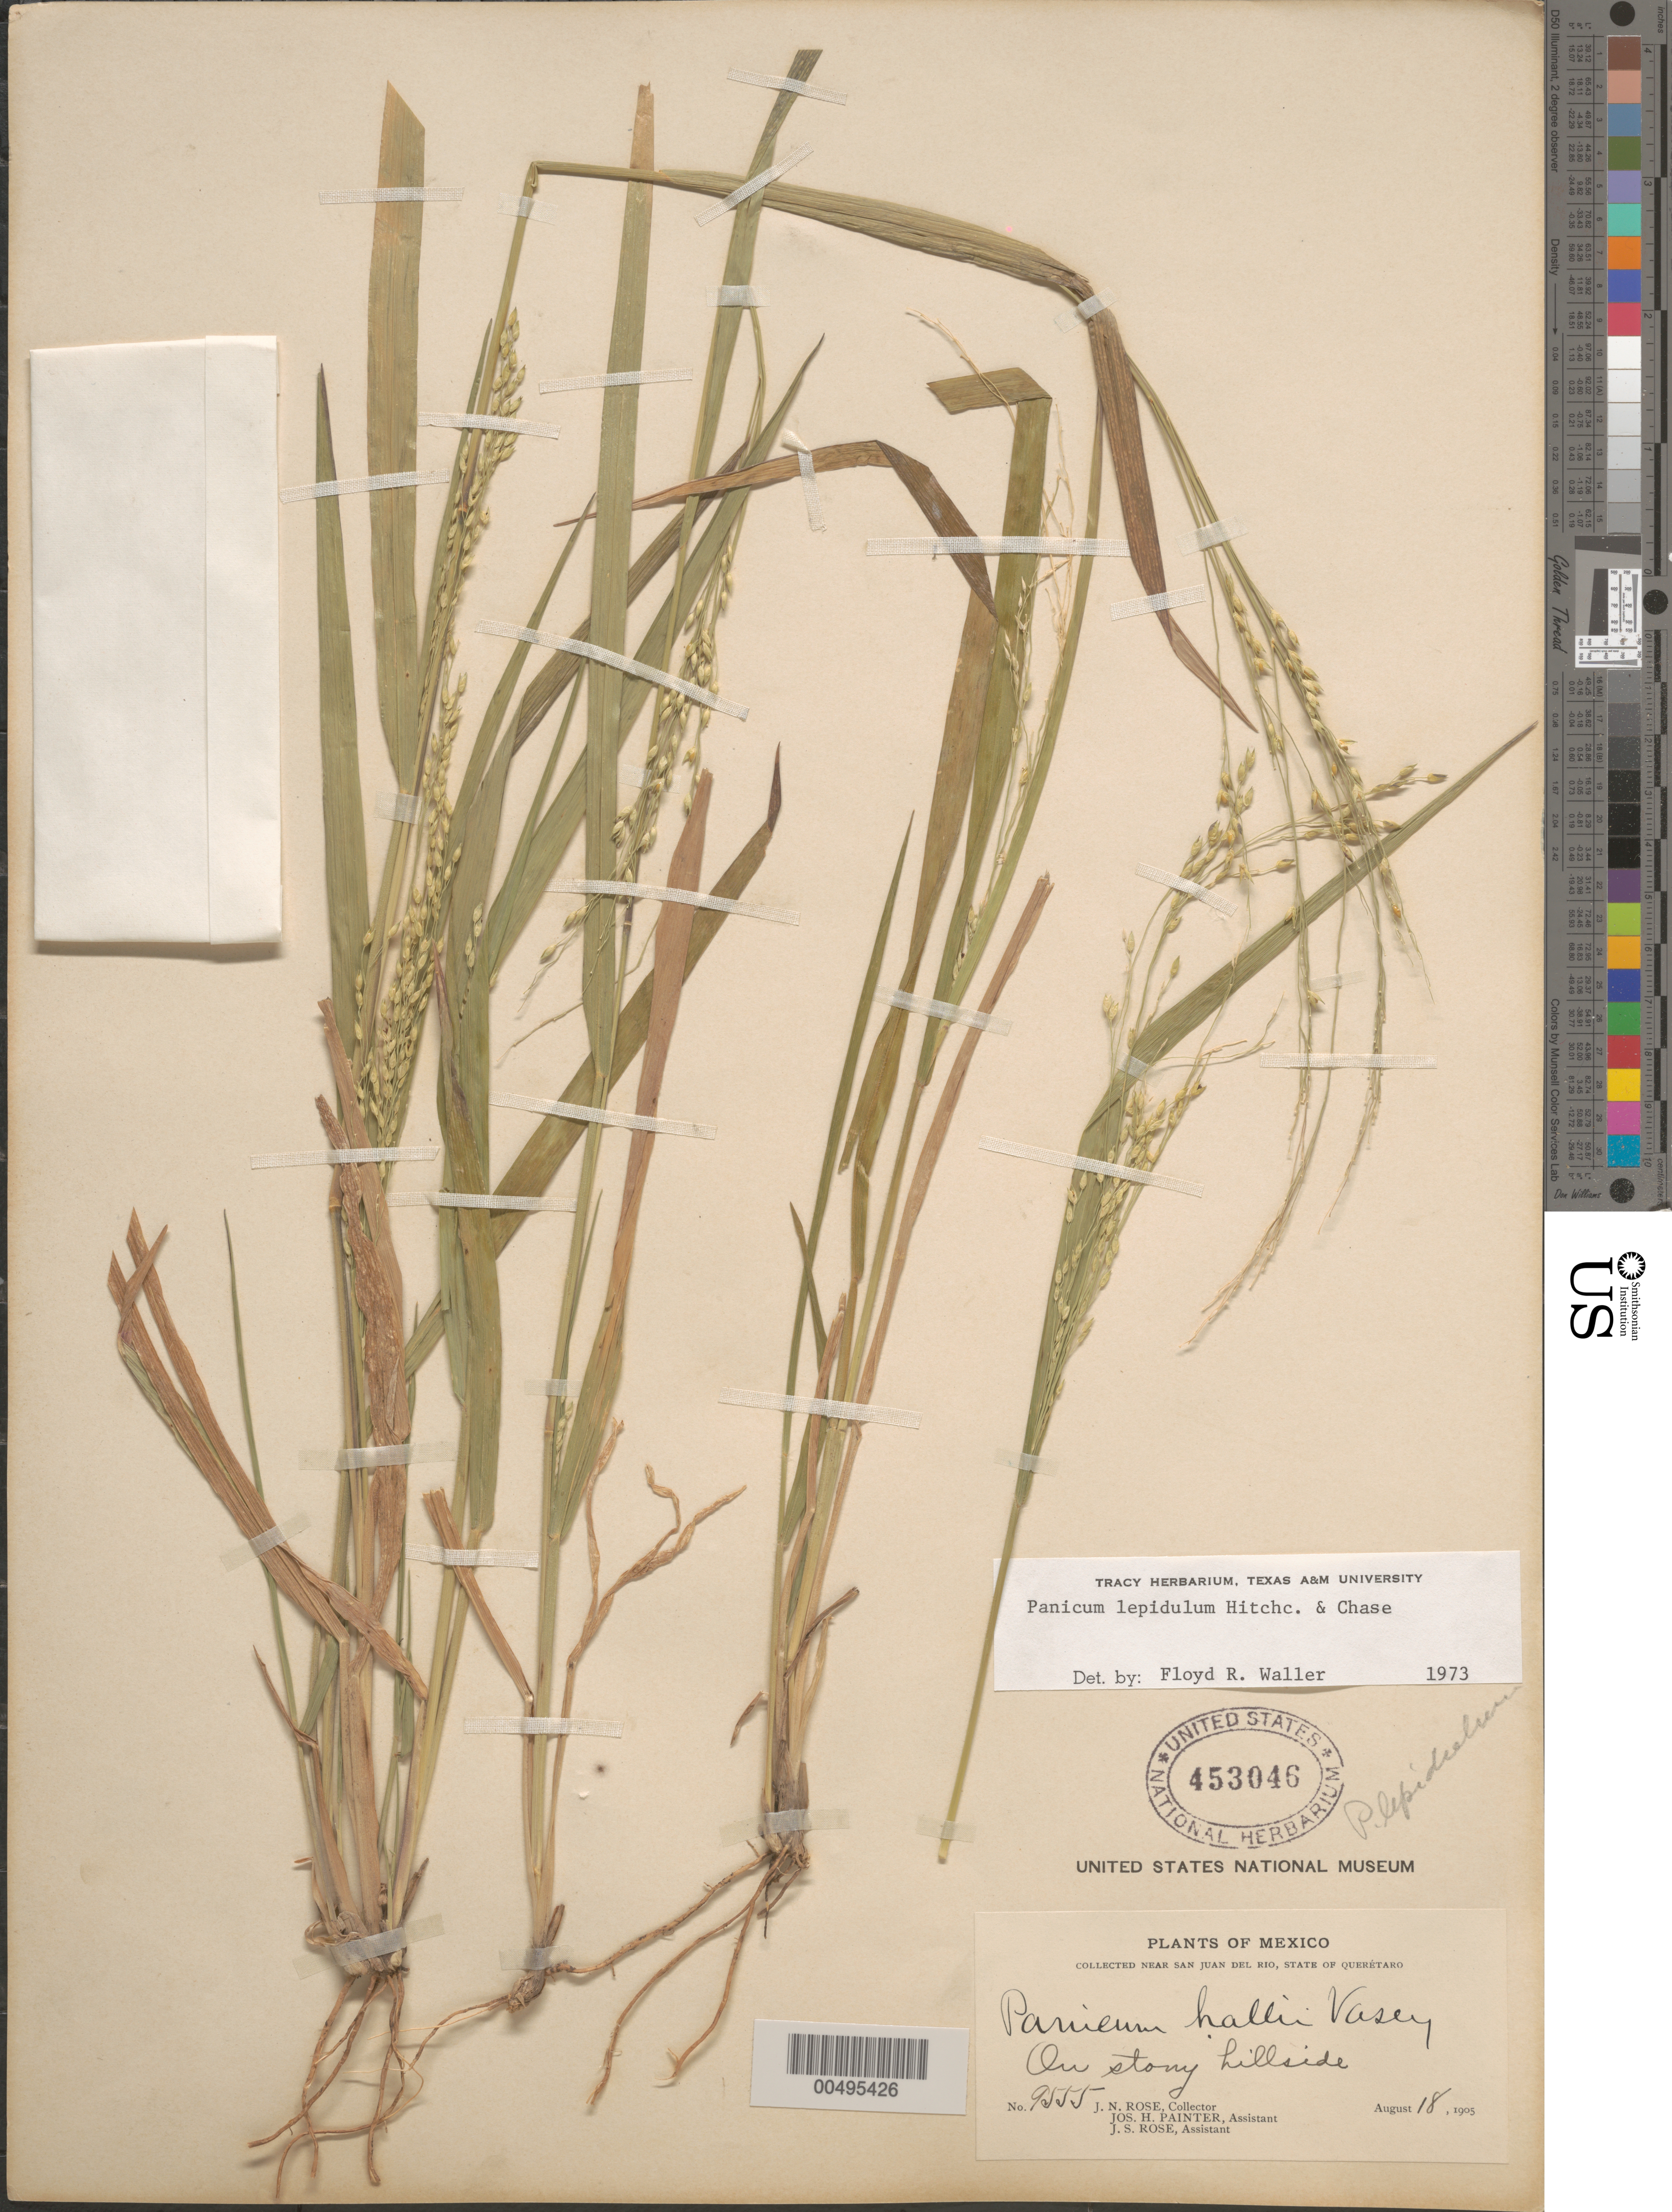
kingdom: Plantae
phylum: Tracheophyta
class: Liliopsida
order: Poales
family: Poaceae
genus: Panicum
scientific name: Panicum lepidulum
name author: Hitchc. & Chase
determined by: Waller, F. R.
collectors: J. N. Rose, J. H. Painter & J. S. Rose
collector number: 9555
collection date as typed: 18 Aug 1905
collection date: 1905-08-18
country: Mexico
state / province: Querétaro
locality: Near San Juan del Rio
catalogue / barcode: US 453046